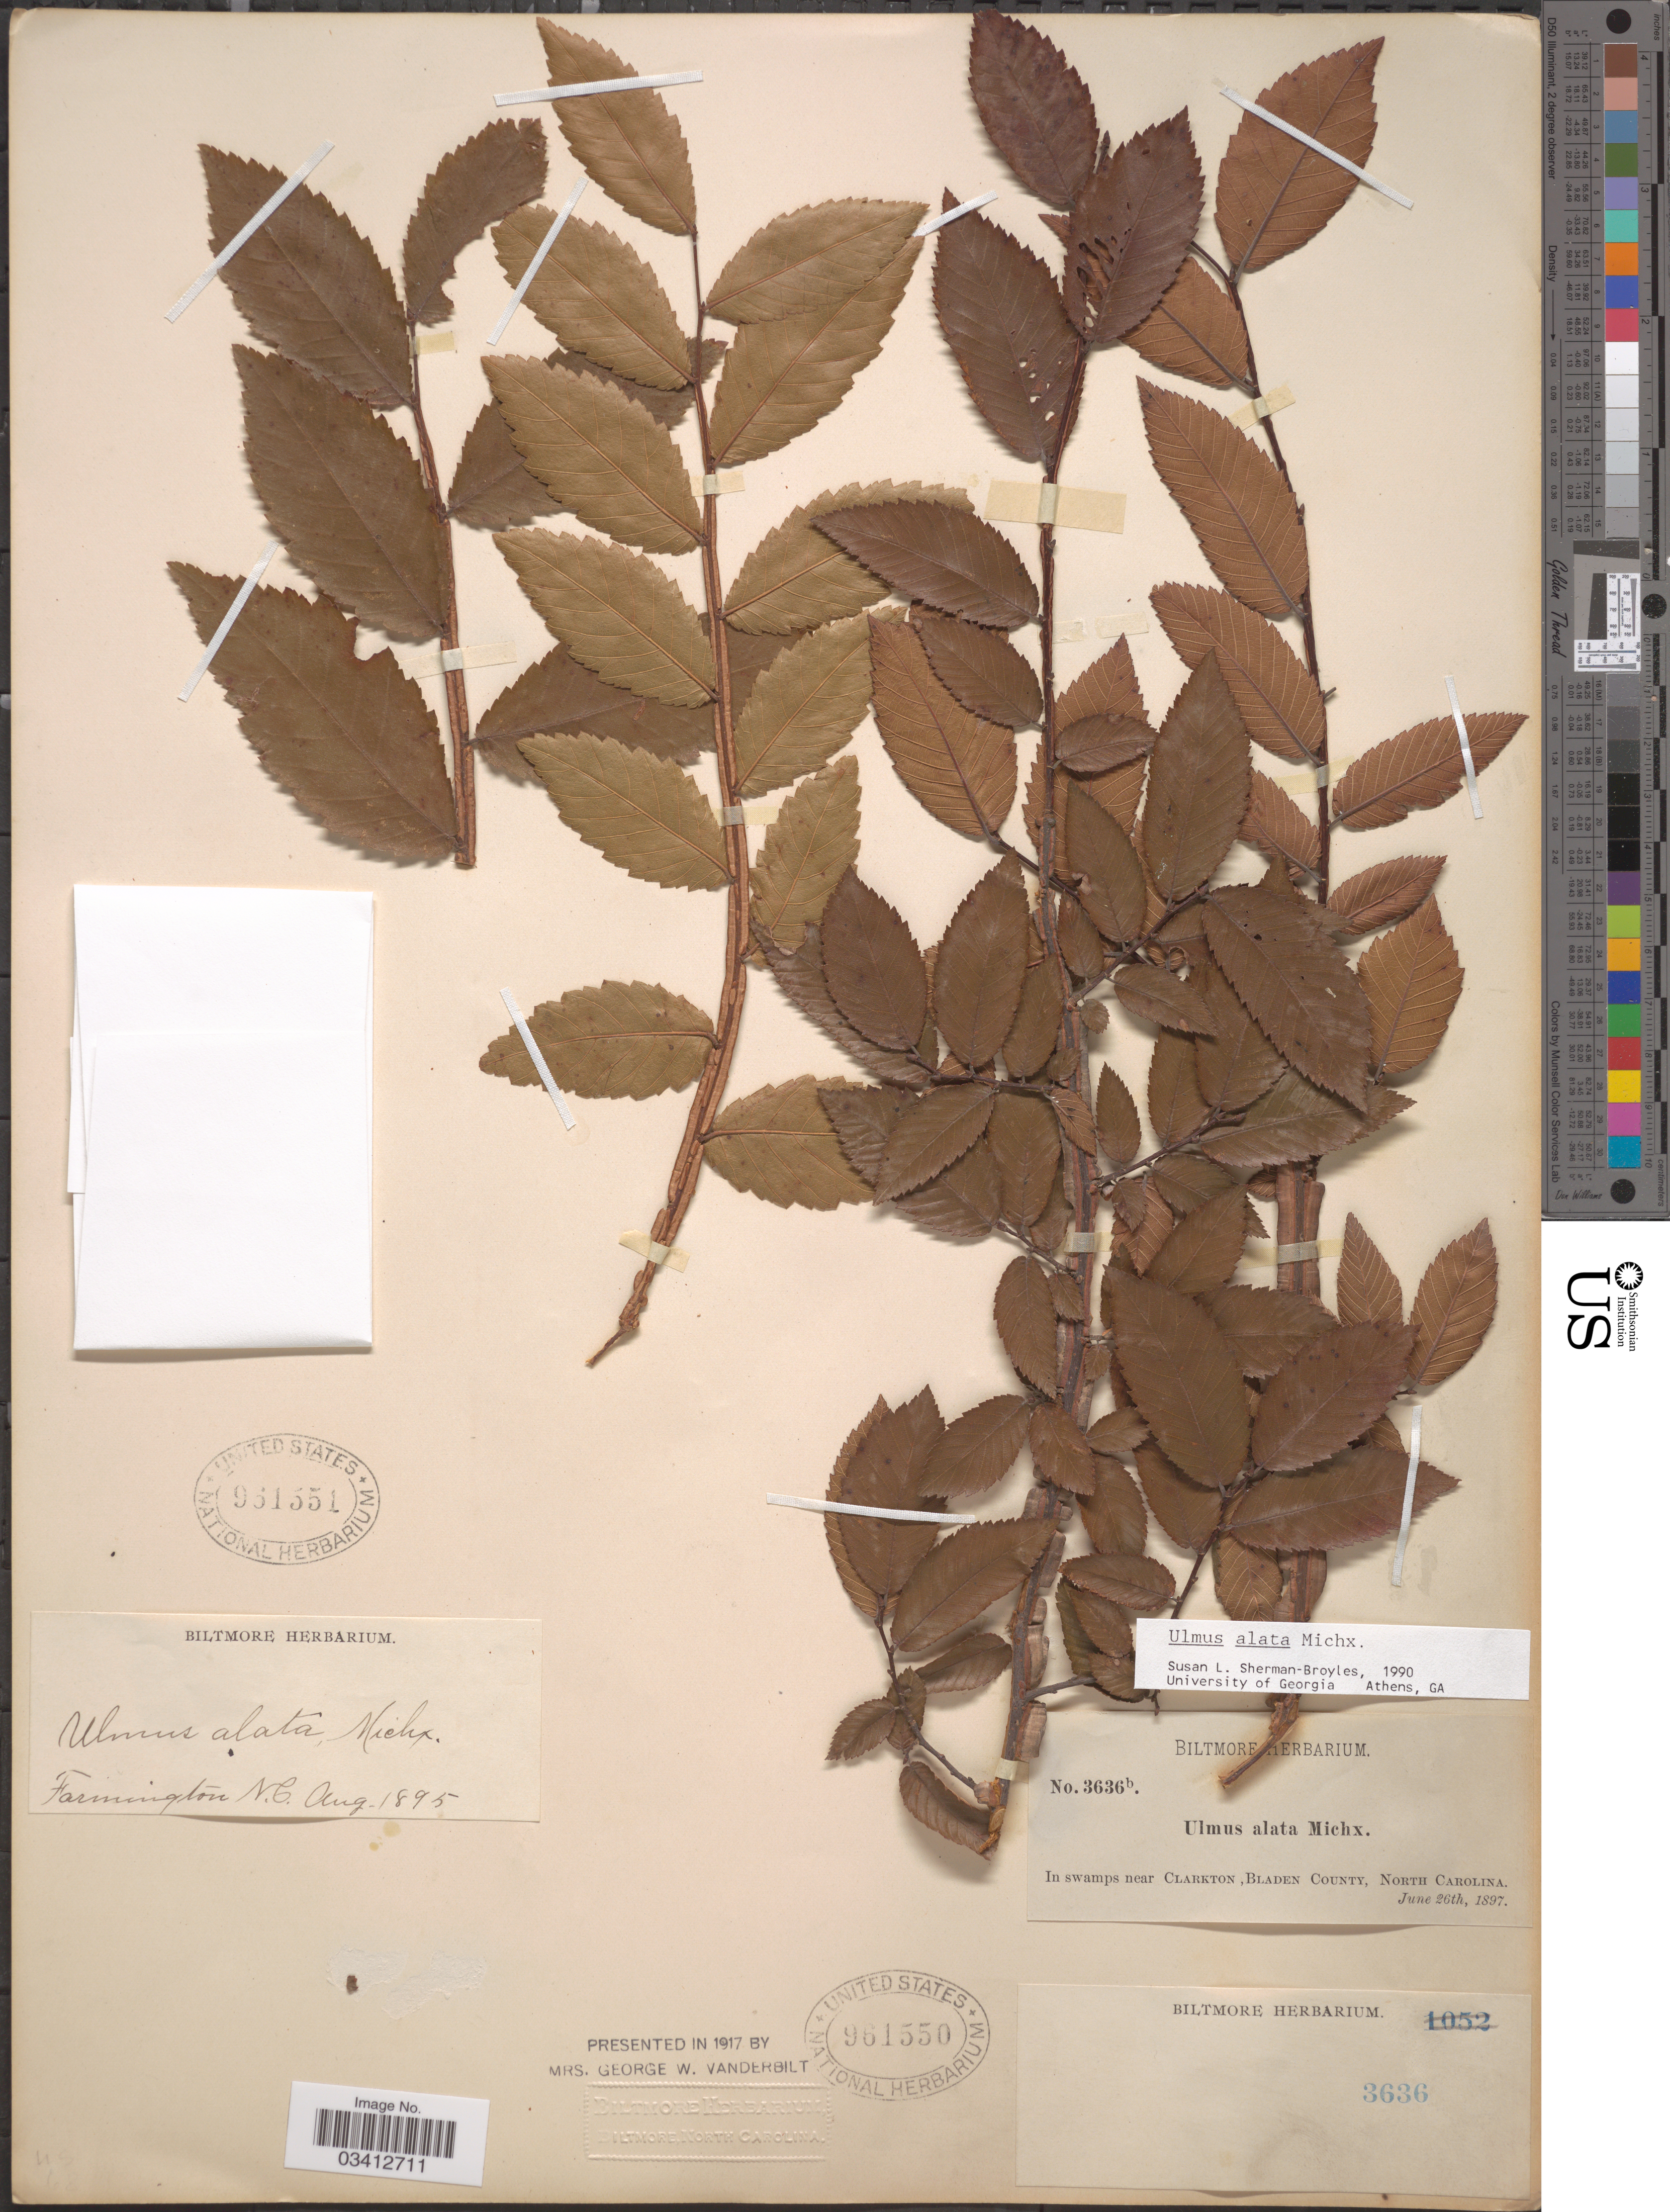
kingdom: Plantae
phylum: Tracheophyta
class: Magnoliopsida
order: Rosales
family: Ulmaceae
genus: Ulmus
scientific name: Ulmus alata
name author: Michx.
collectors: ex herb. Biltmore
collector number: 3636?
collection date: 1895-08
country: United States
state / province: North Carolina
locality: Farmington.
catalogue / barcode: US 961551